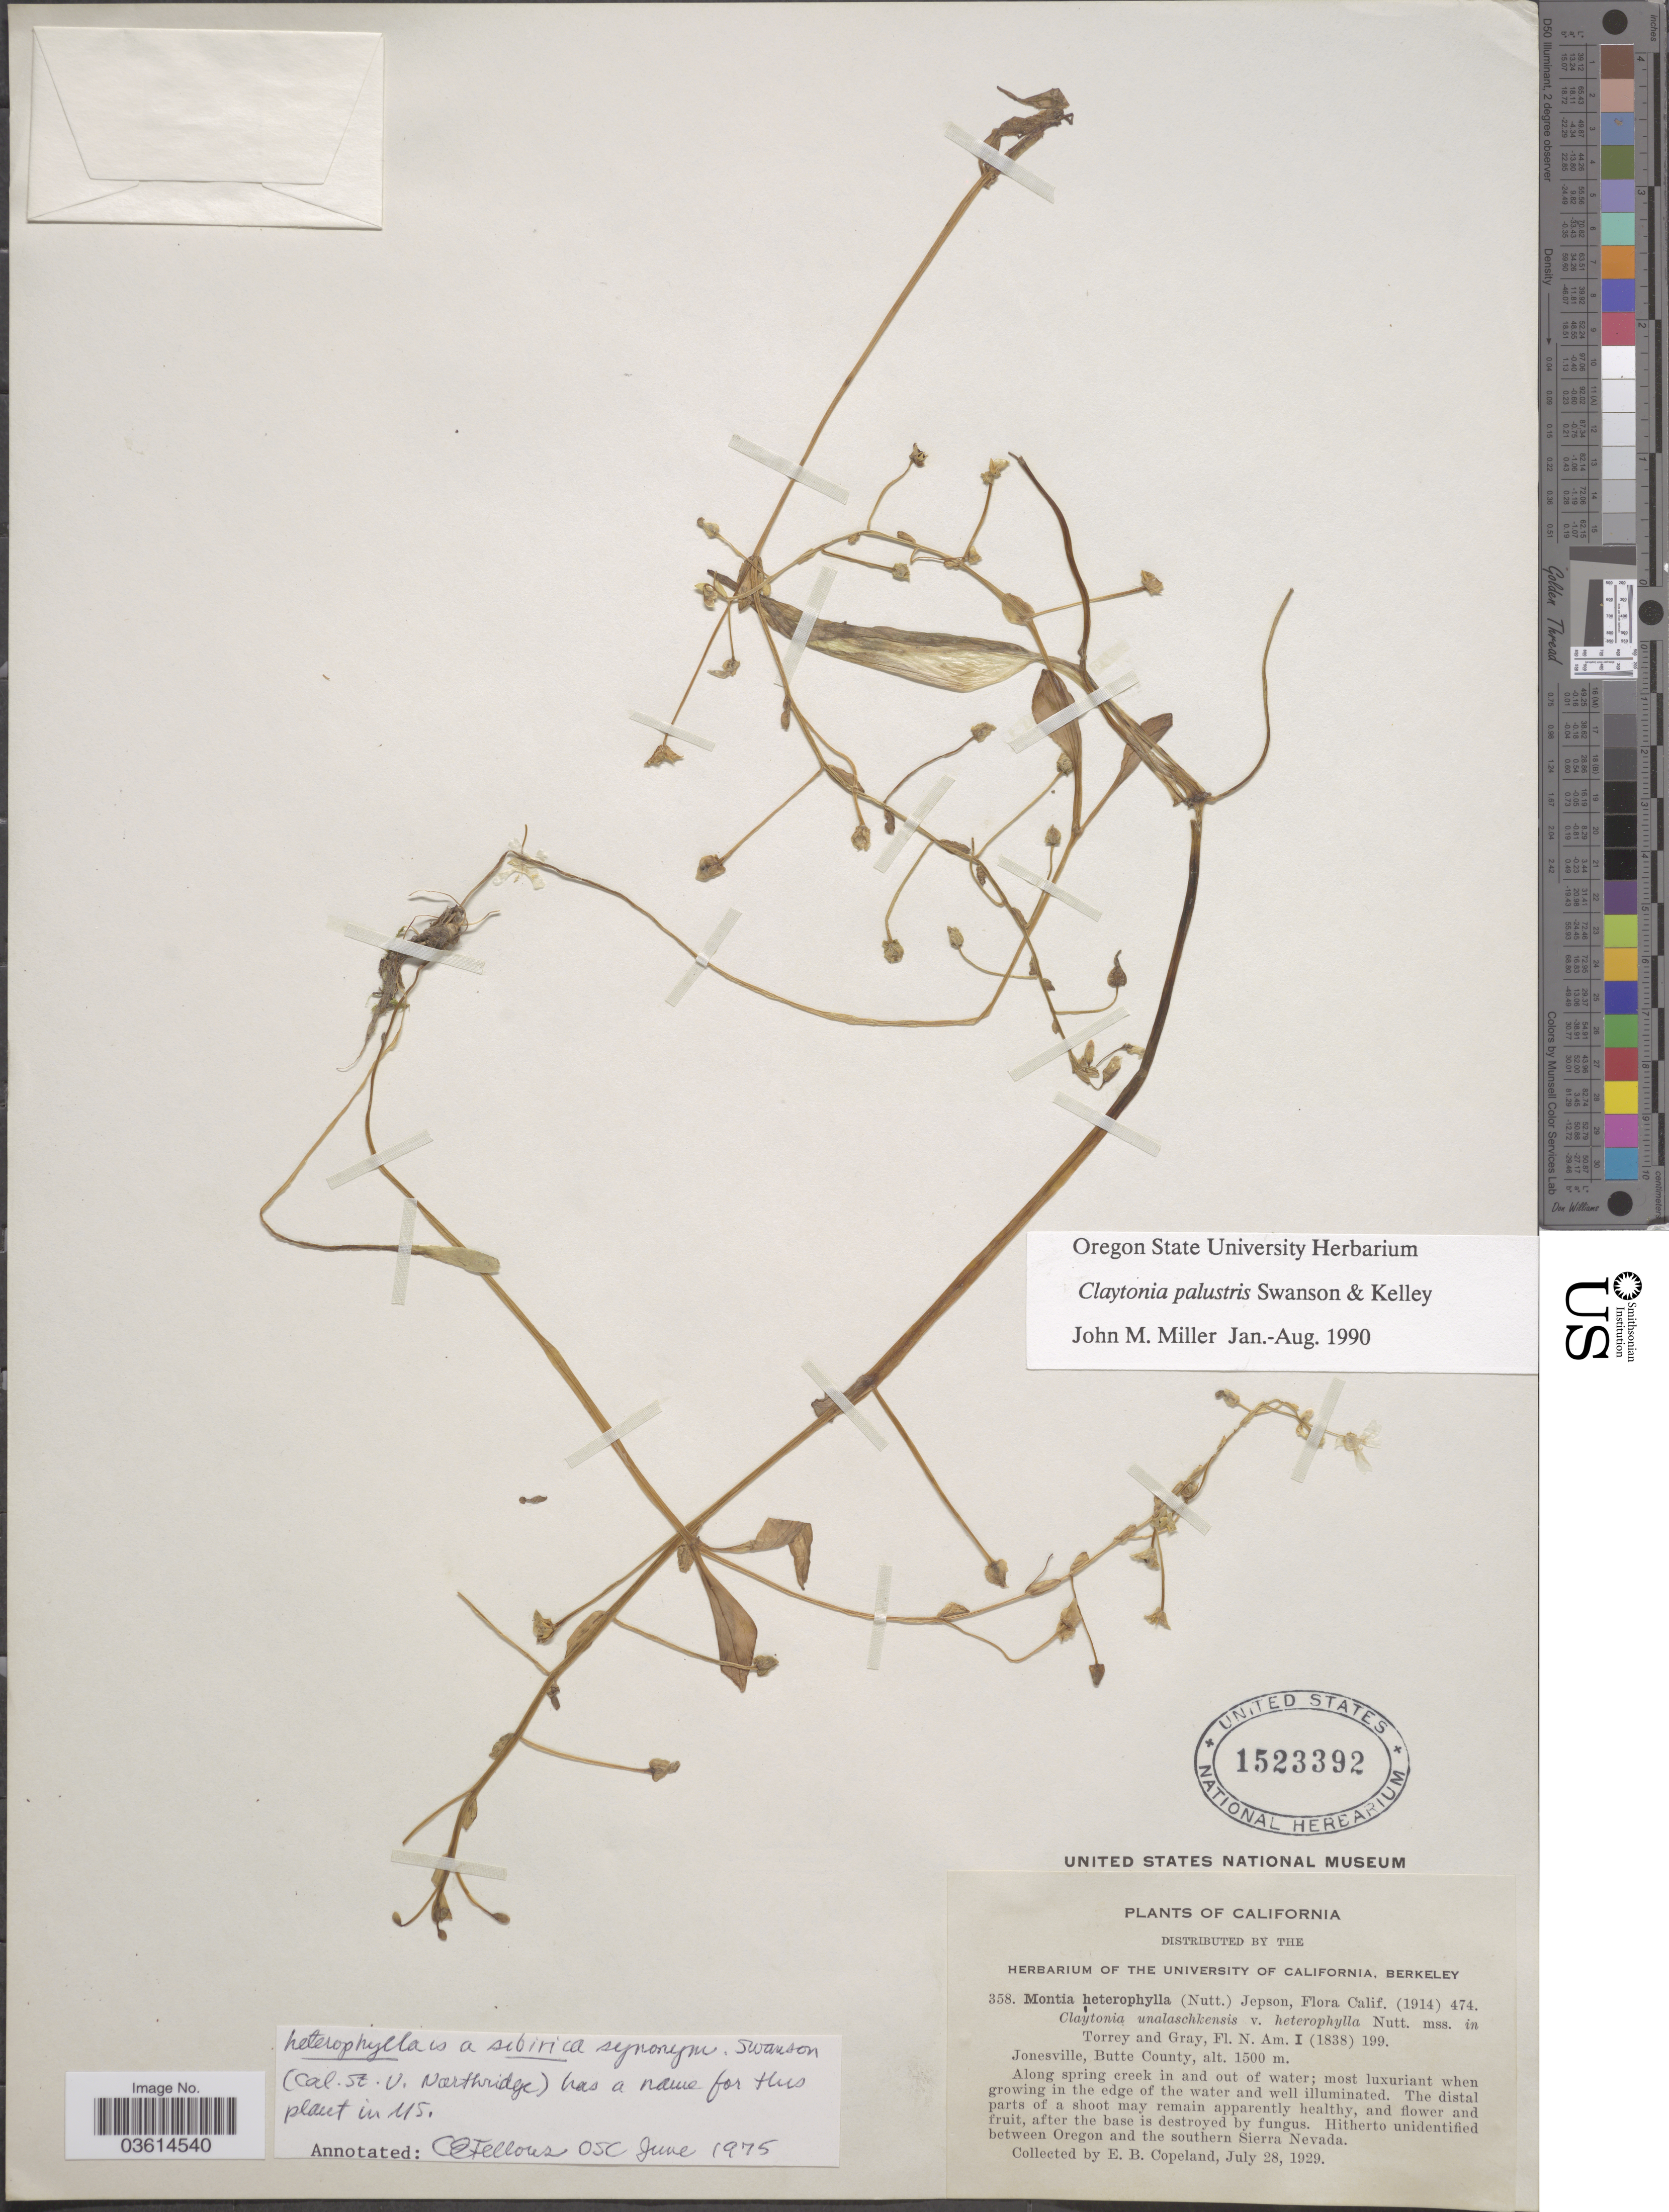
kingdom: Plantae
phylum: Tracheophyta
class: Magnoliopsida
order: Caryophyllales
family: Montiaceae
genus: Claytonia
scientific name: Claytonia palustris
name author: Swanson & Kelley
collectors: E. B. Copeland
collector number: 358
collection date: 1929-07-28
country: United States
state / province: California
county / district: Butte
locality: Jonesville, Butte County. Between Oregon and the southern Sierra Nevada.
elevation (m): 1500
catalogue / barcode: US 1523392